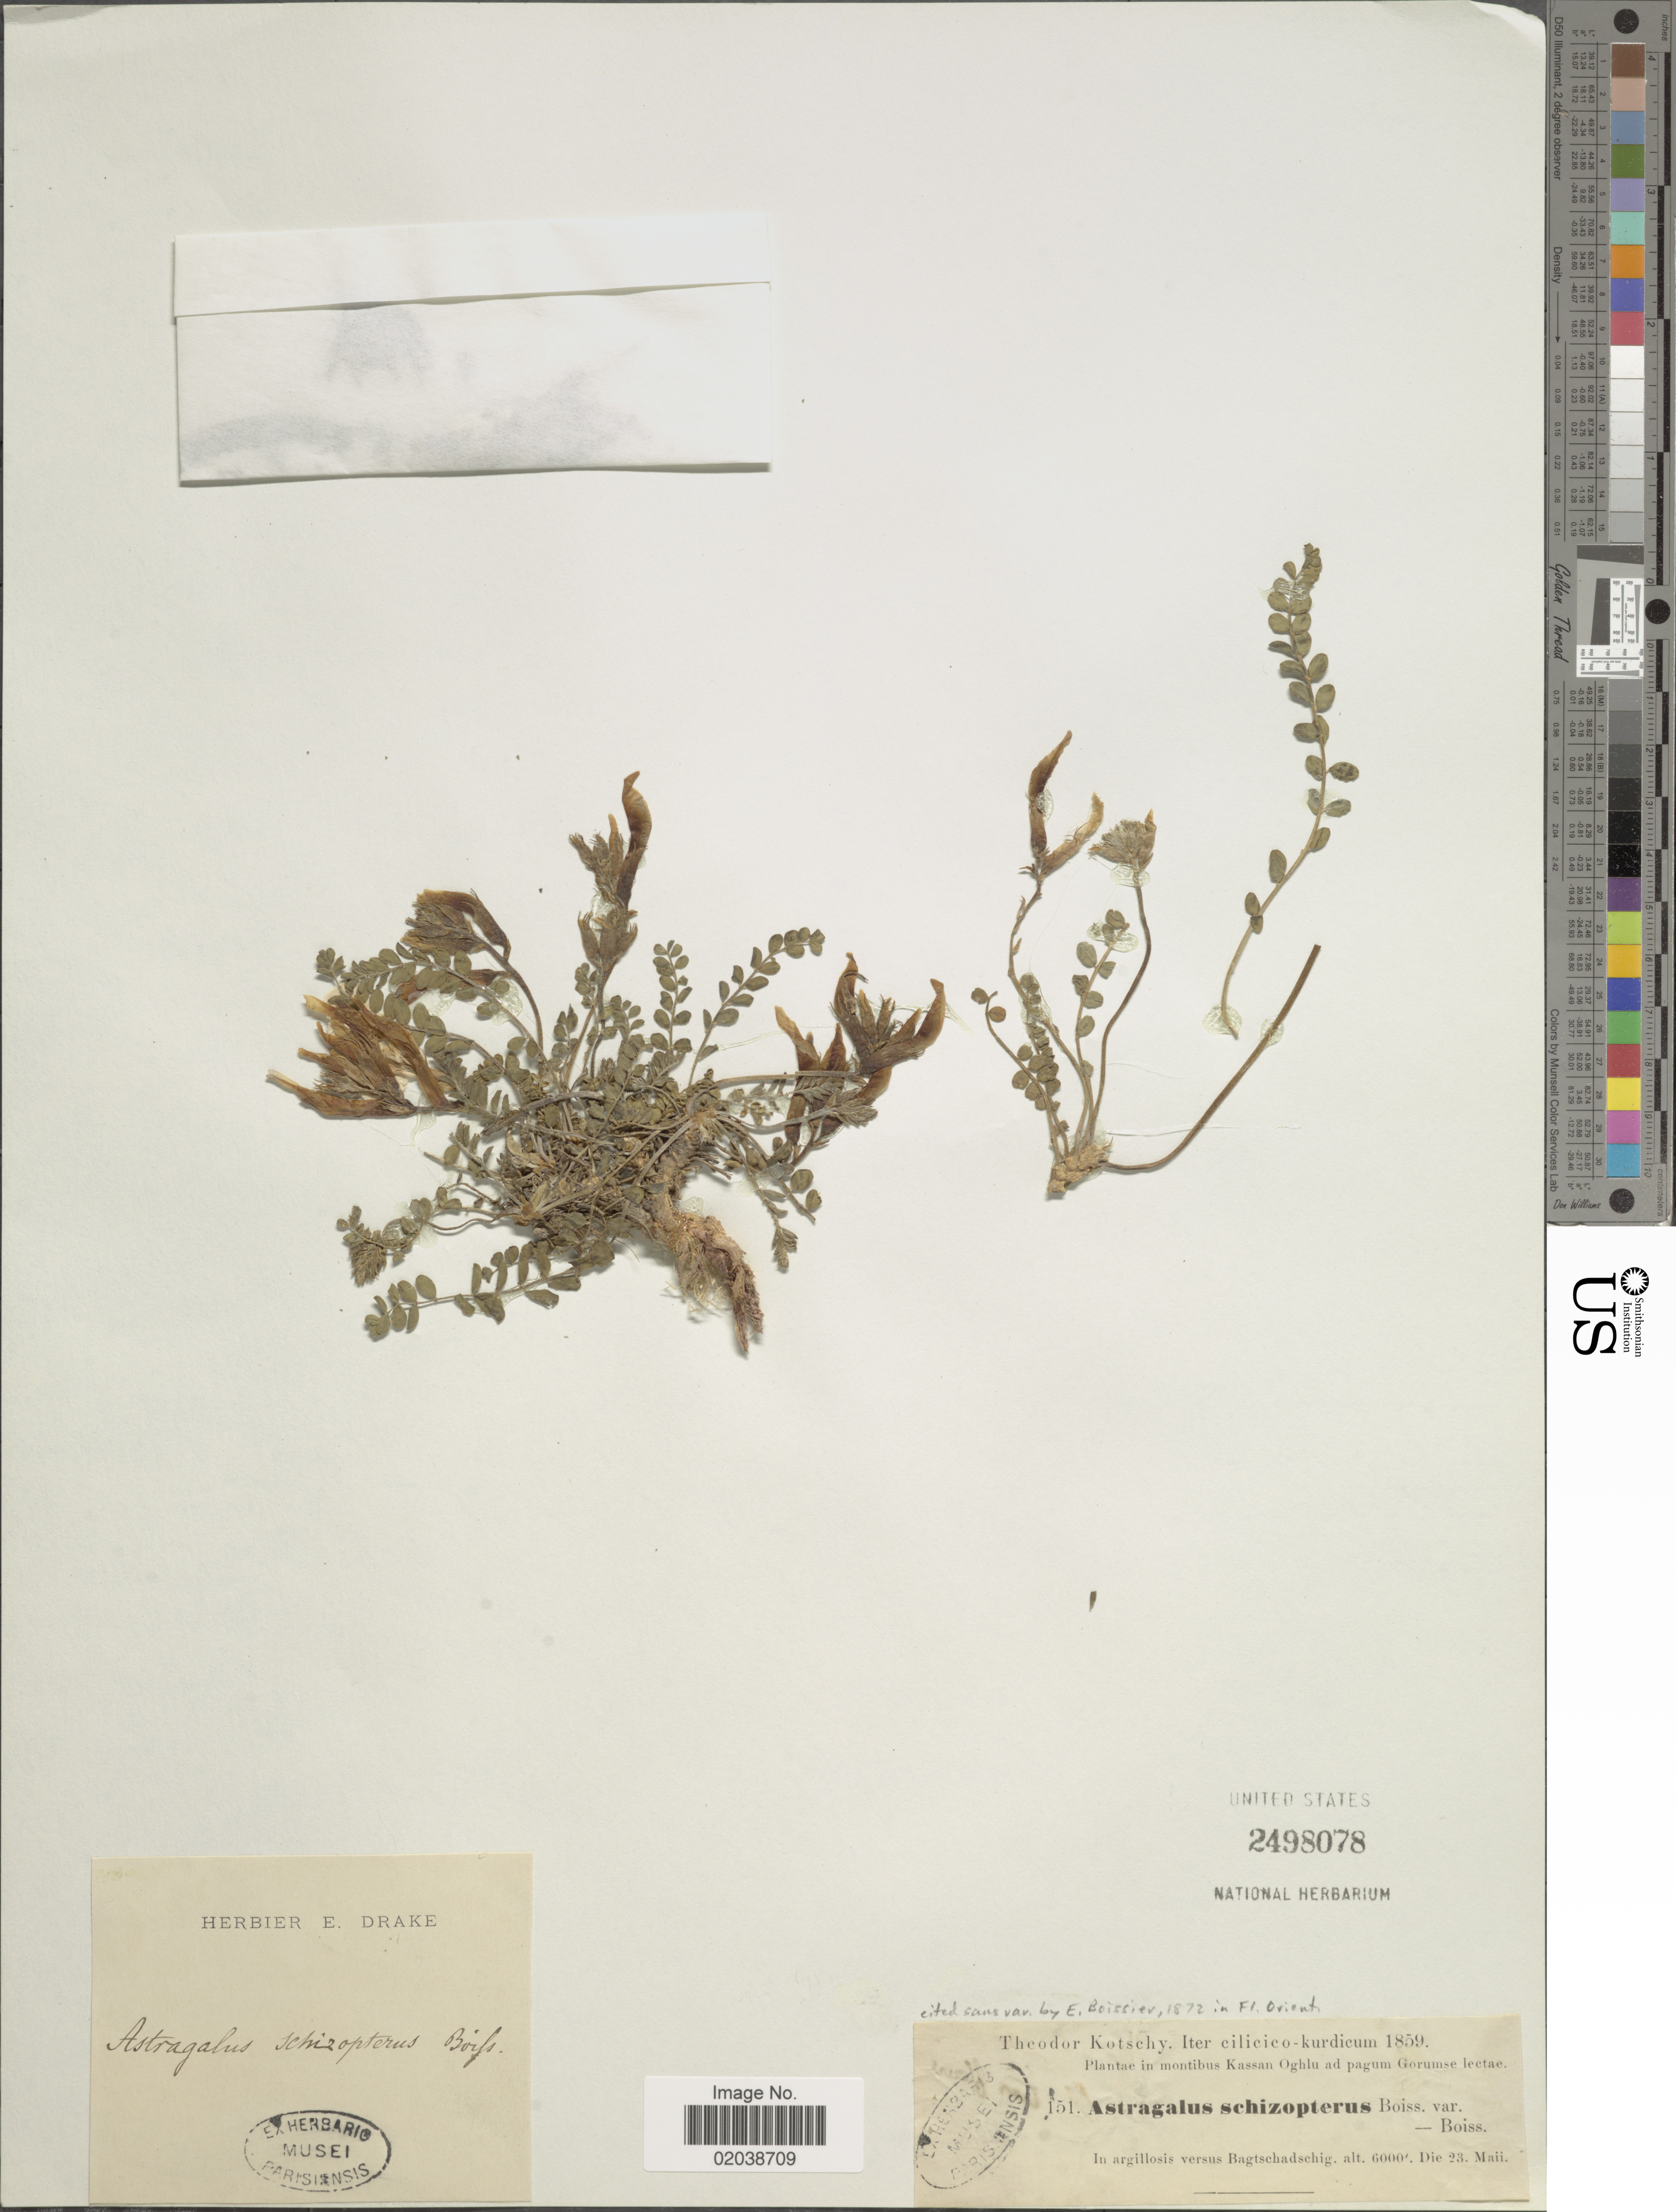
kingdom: Plantae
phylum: Tracheophyta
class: Magnoliopsida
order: Fabales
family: Fabaceae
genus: Astragalus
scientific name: Astragalus schizopterus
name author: Boiss.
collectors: K. G. Kotschy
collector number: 151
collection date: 1859-05-23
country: Turkey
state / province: Adana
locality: In montibus Kassan Oghlu ad pagum Gorumse lectae, In argillosis versus Bagtschadschig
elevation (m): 1829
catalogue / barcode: US 2498078